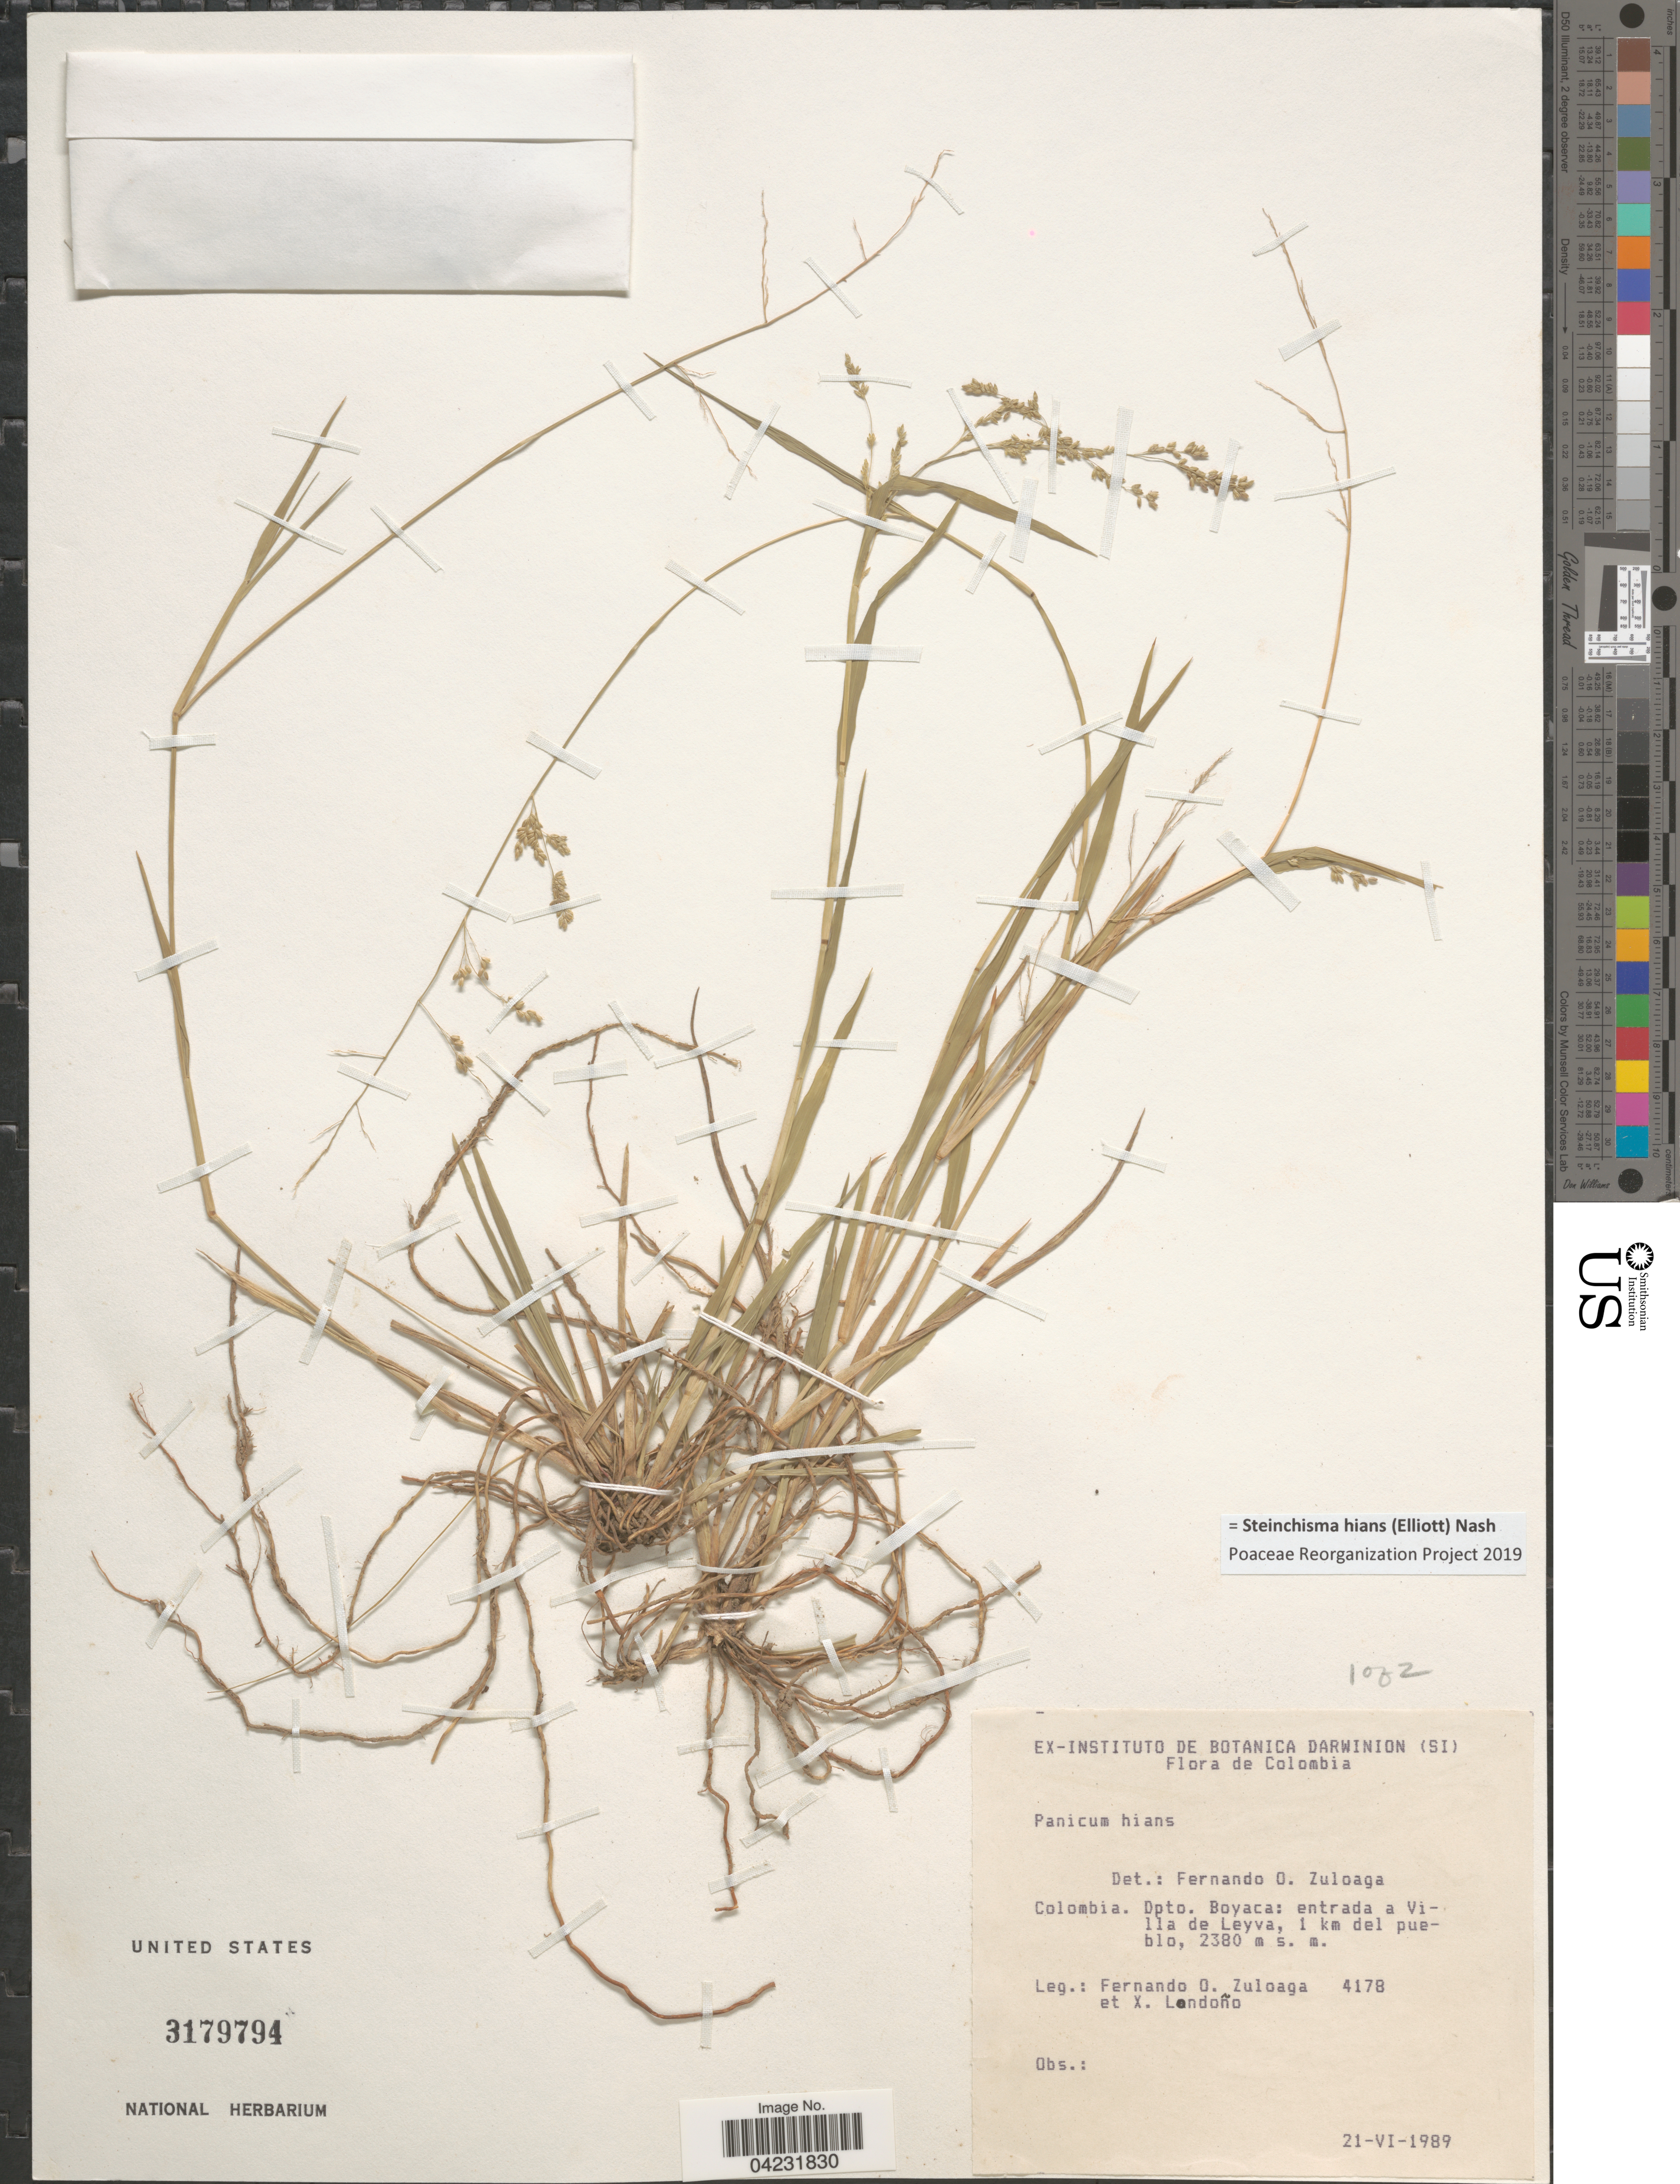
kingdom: Plantae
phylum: Tracheophyta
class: Liliopsida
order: Poales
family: Poaceae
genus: Steinchisma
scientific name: Steinchisma hians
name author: (Elliott) Nash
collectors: F. O. Zuloaga & X. Londoño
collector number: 4178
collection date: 1989-06-21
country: Colombia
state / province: Boyacá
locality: Dpto. Boyaca: entrada a Villa de Leyva, 1 km del pueblo.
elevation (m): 2380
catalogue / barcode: US 3179794